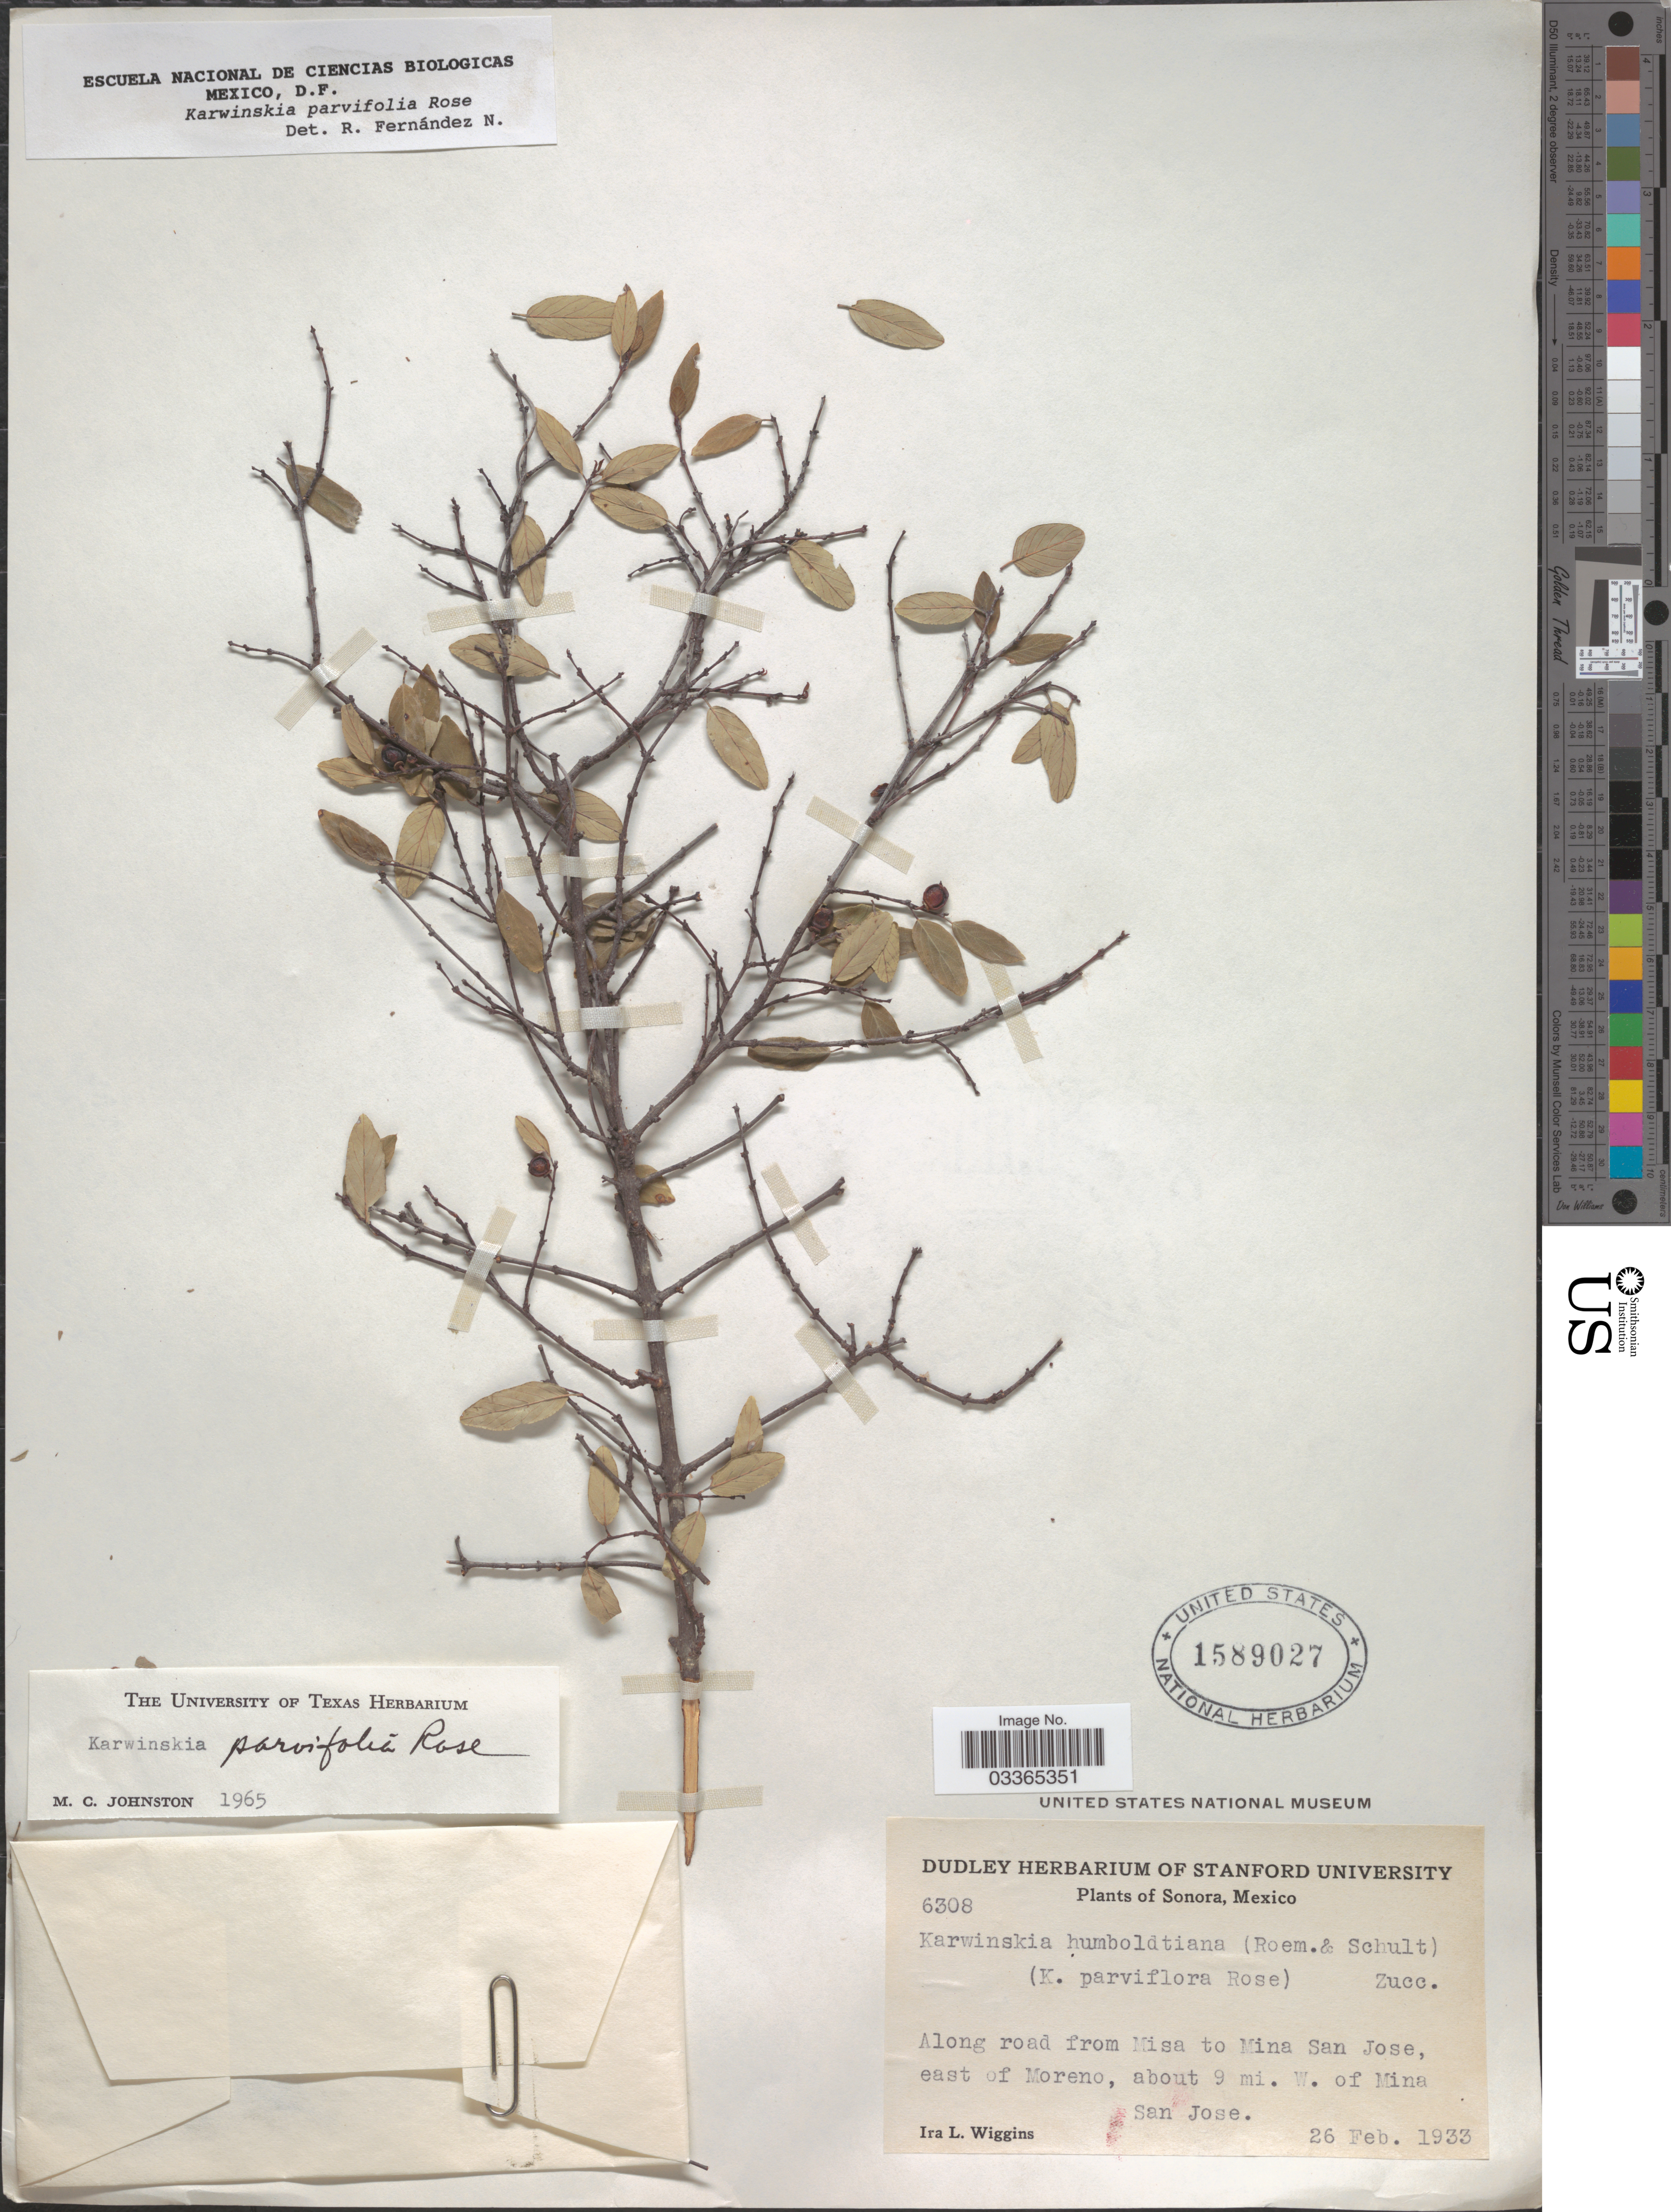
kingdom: Plantae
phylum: Tracheophyta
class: Magnoliopsida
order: Rosales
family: Rhamnaceae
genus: Karwinskia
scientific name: Karwinskia parvifolia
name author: Rose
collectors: I. L. Wiggins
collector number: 6308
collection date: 1933-02-26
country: Mexico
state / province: Sonora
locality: Along road from Misa to Mina San Jose, east of Moreno, about 9 mi. W. of Mina. San Jose.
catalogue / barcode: US 1589027